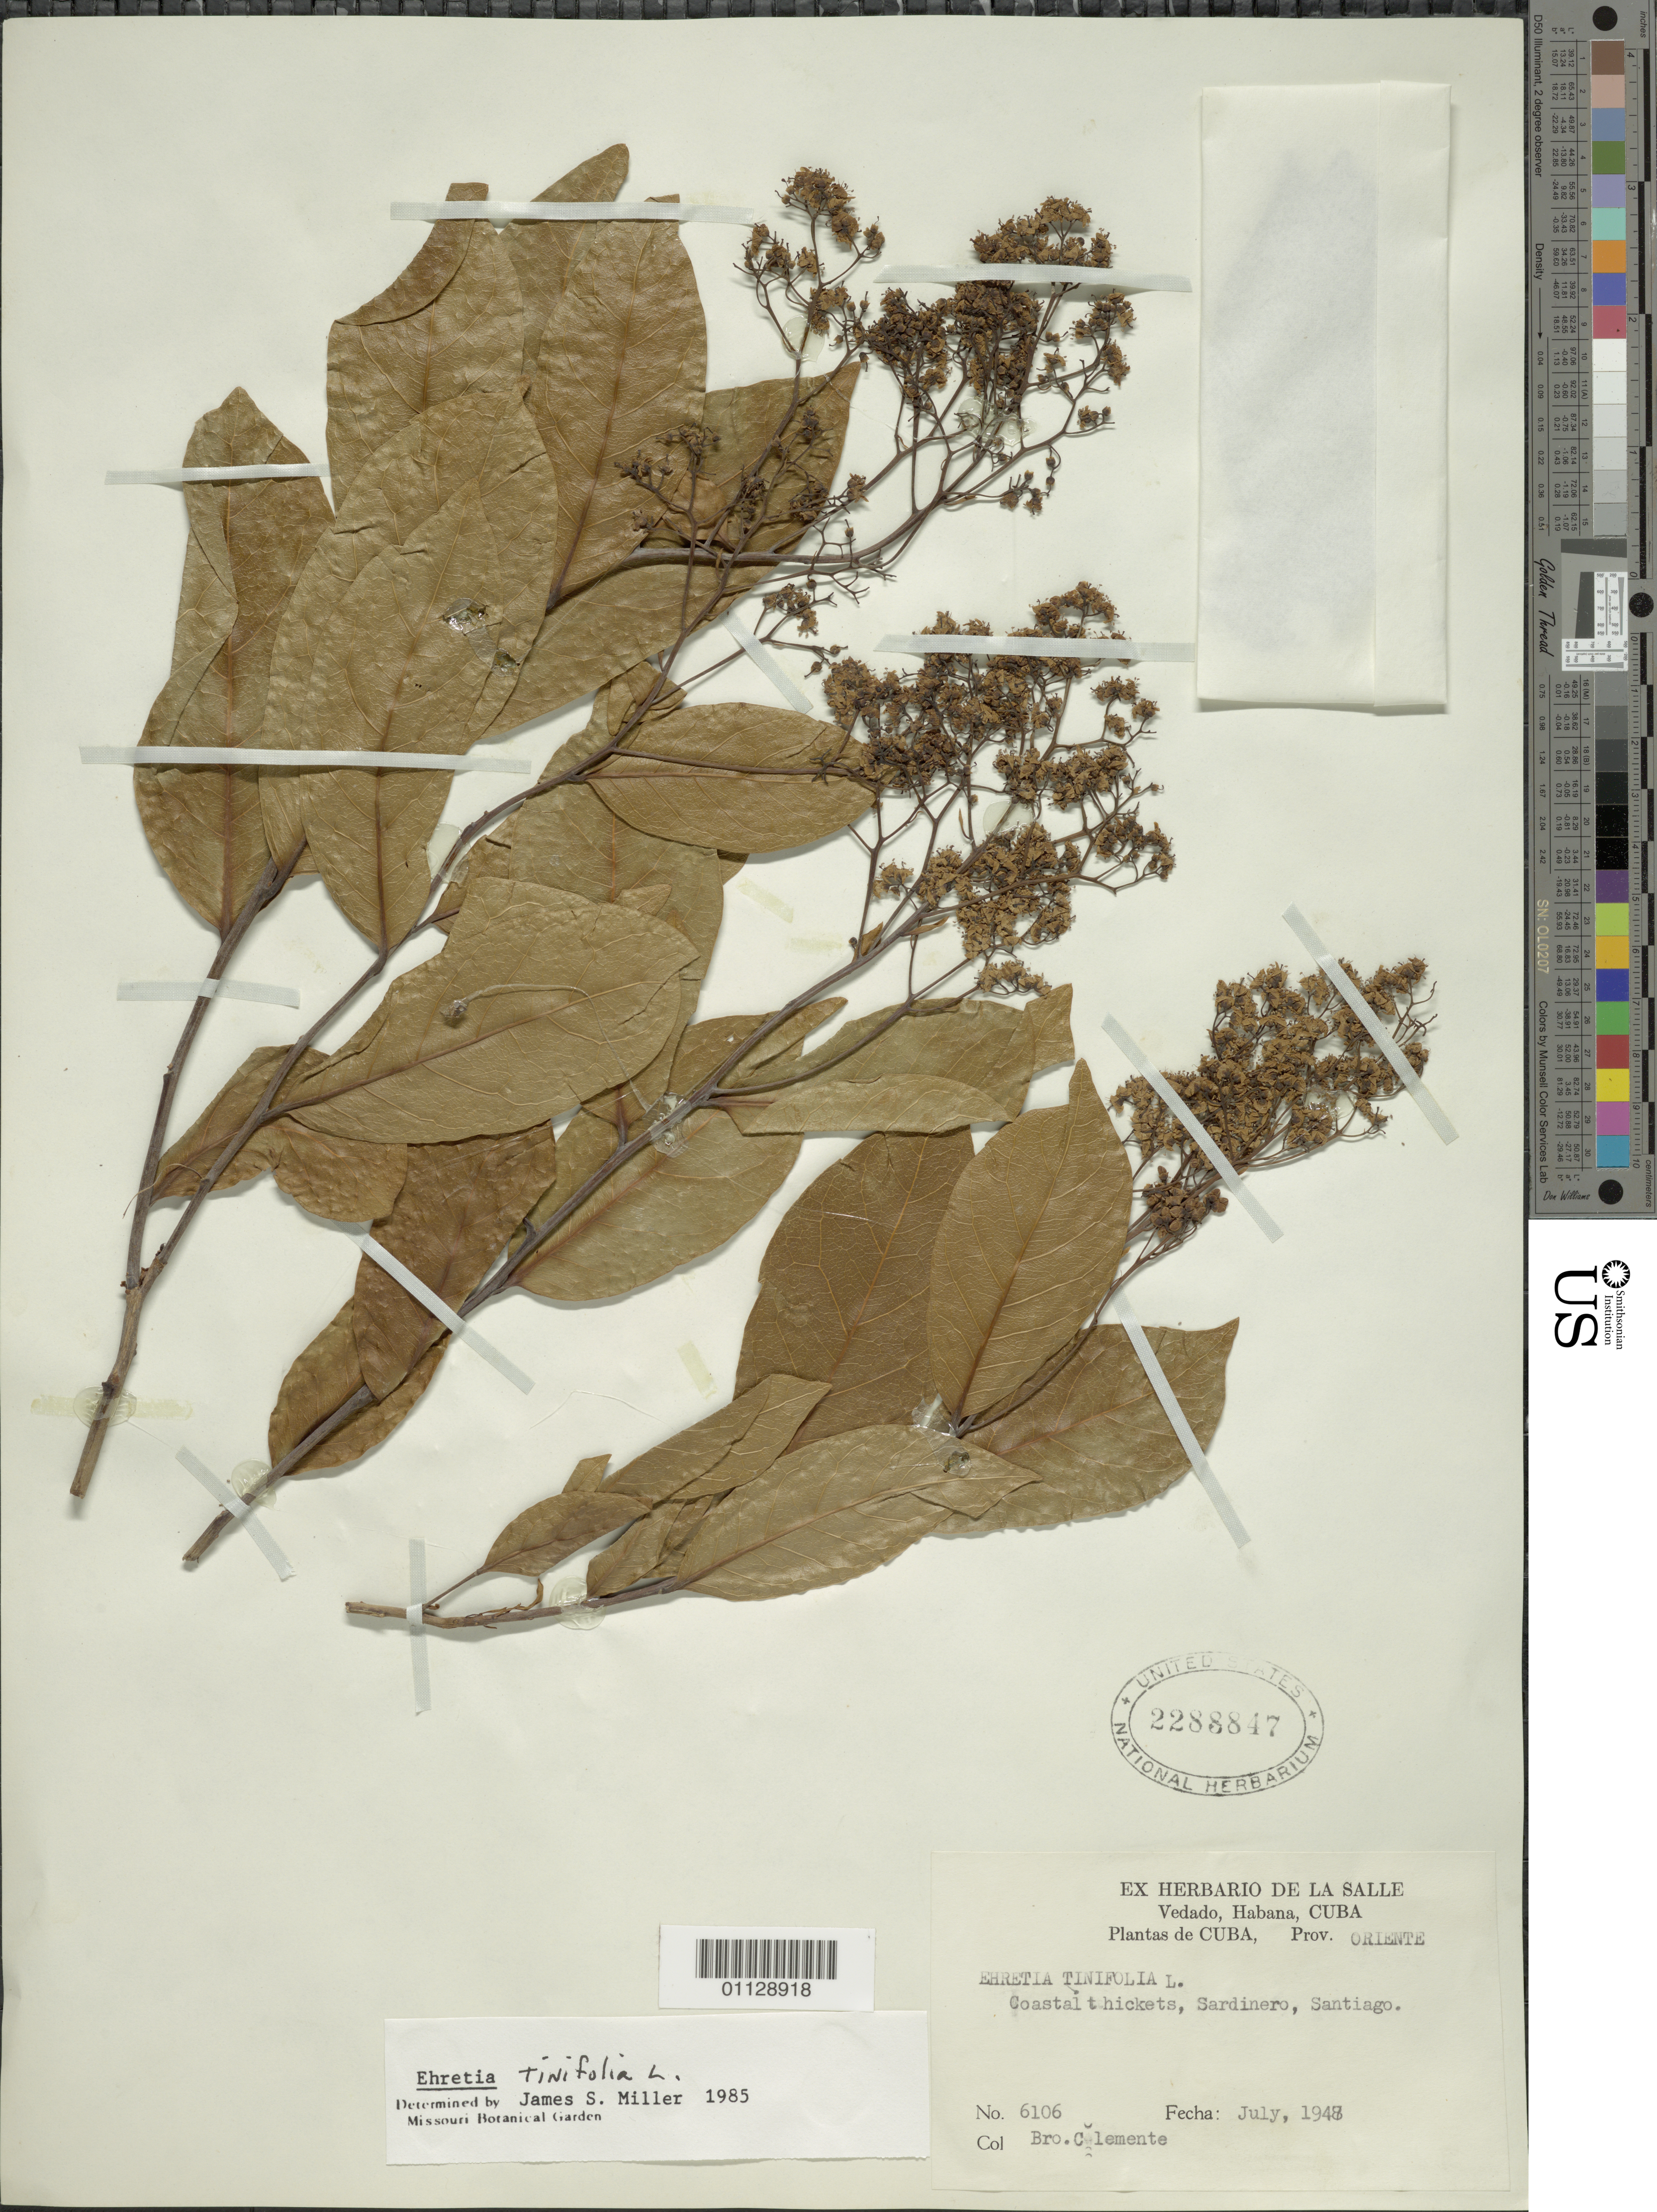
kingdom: Plantae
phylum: Tracheophyta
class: Magnoliopsida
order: Boraginales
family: Ehretiaceae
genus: Ehretia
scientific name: Ehretia tinifolia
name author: L.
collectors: Bro. Clemente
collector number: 6106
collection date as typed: Jun 1948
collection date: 1948-06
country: Cuba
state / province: Oriente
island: Cuba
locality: Coastal thickets, Sardinero, Santiago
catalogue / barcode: US 2288847